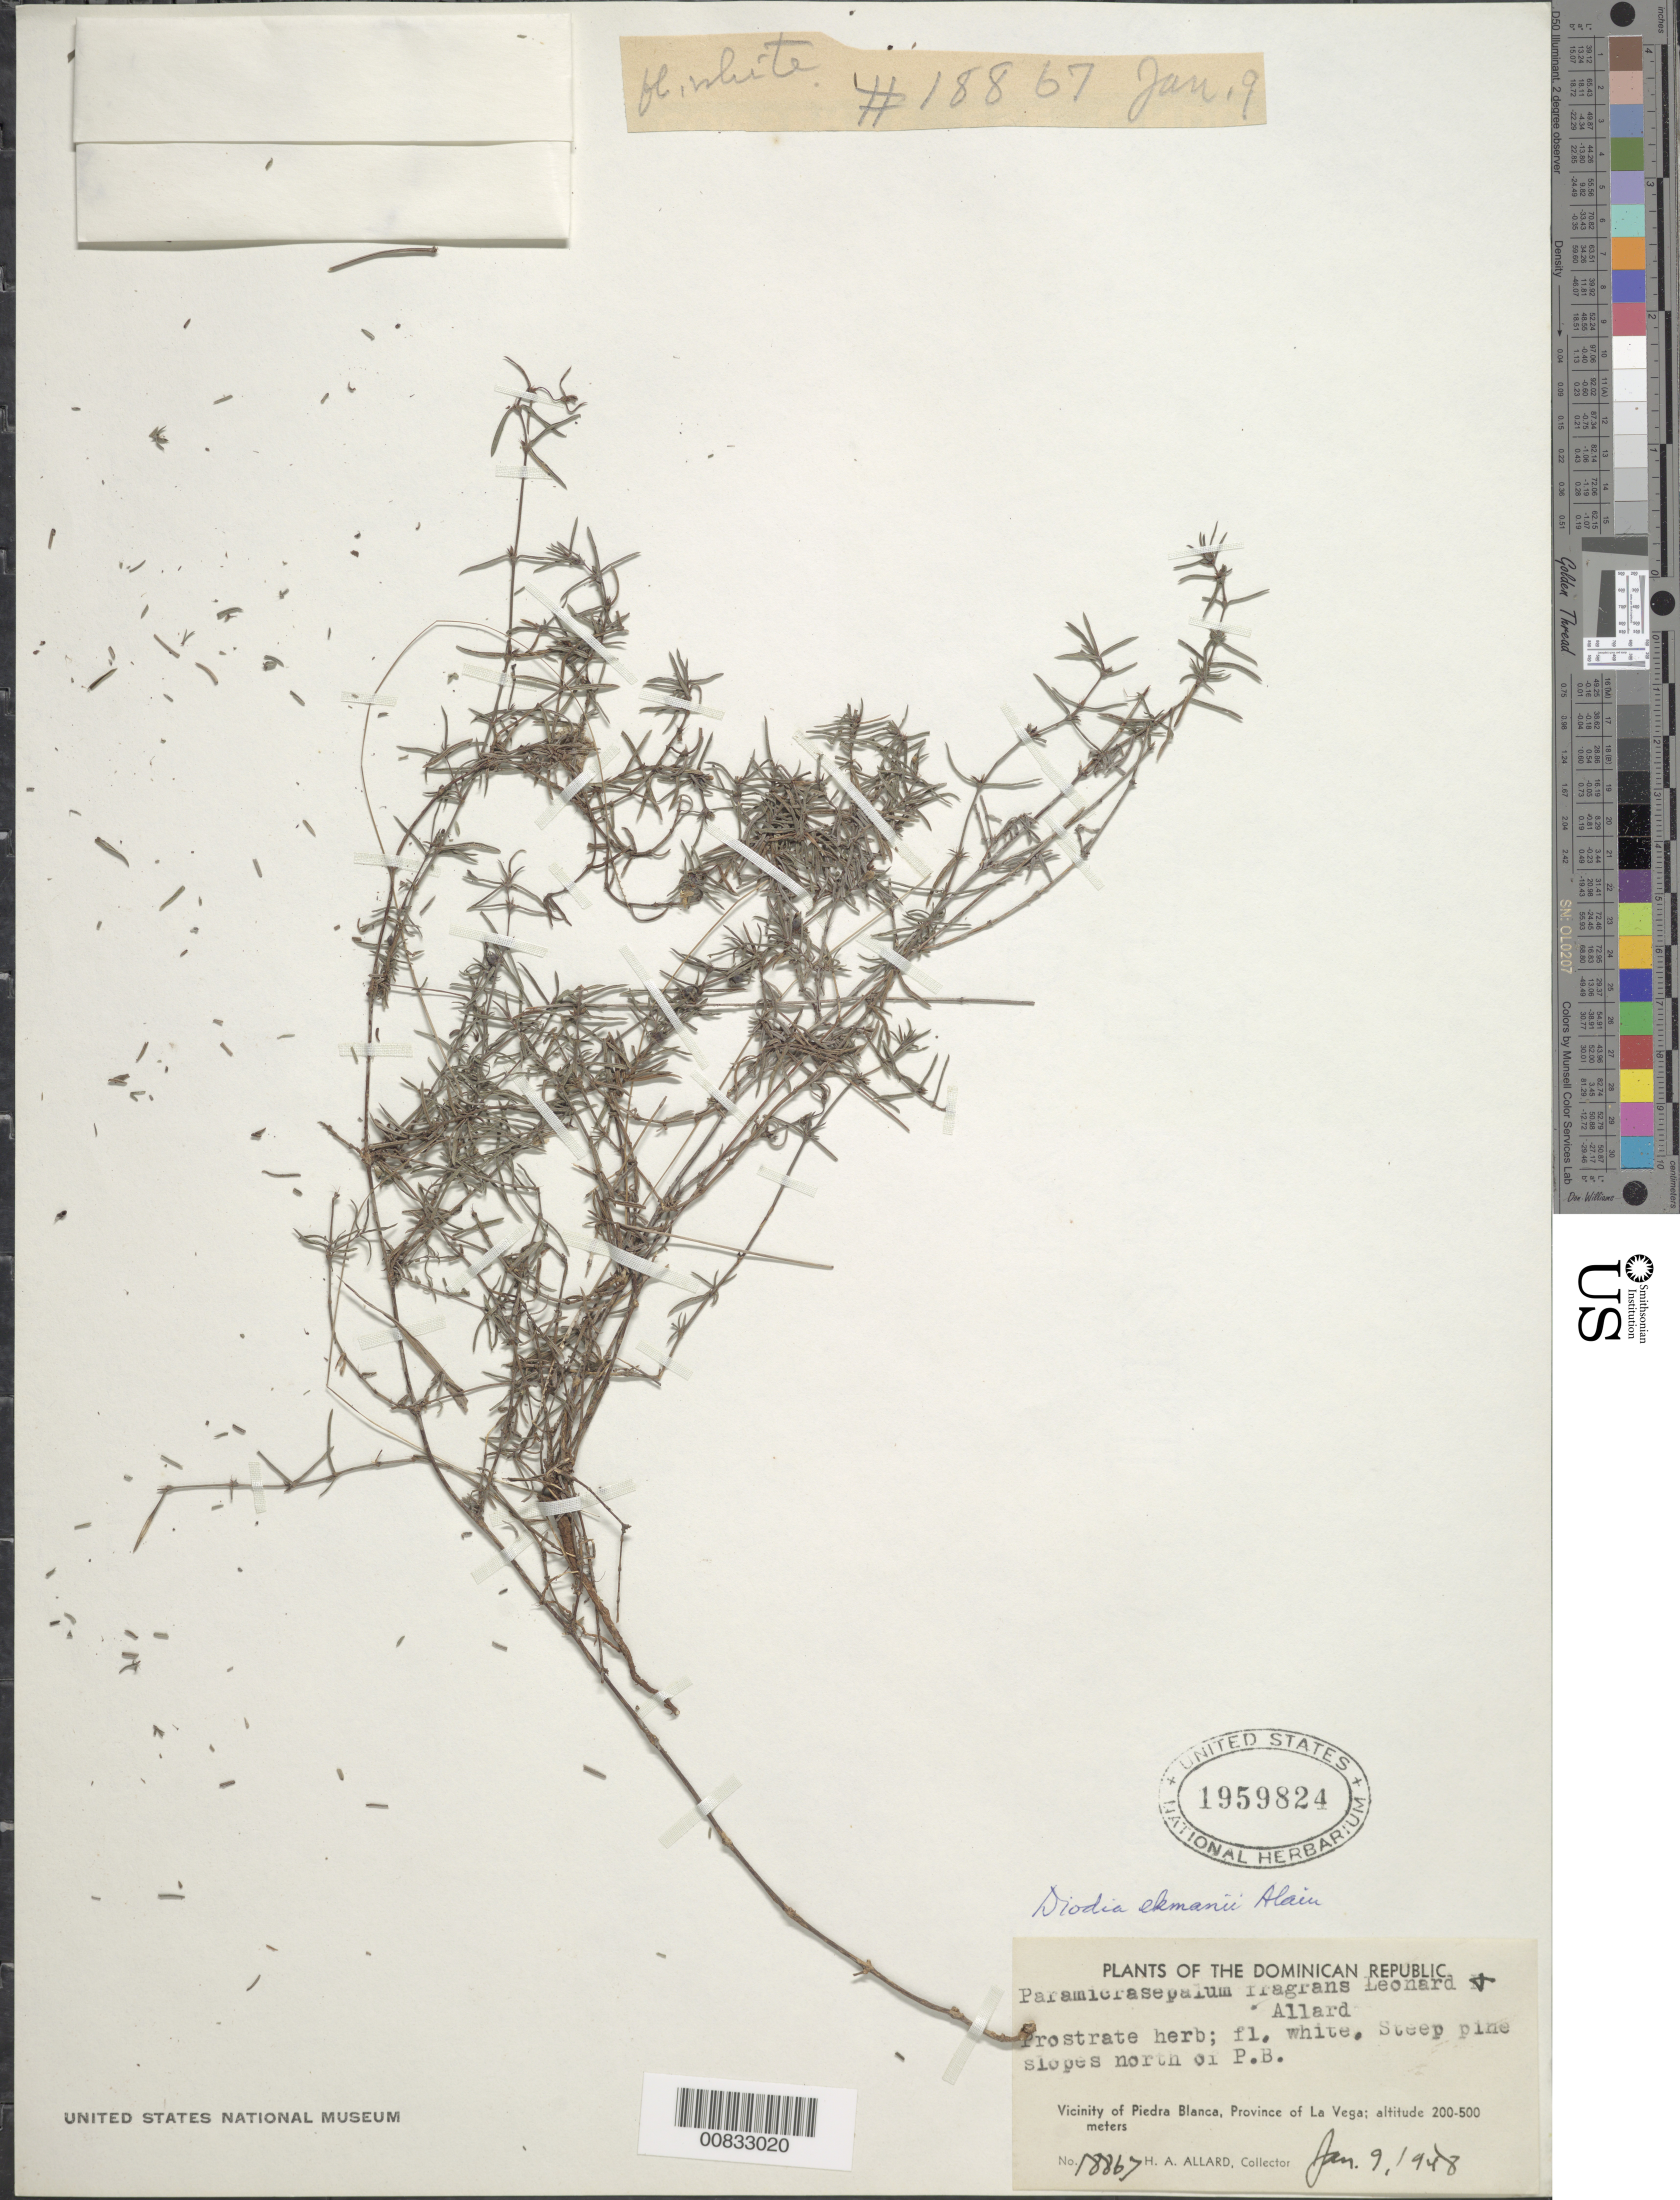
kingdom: Plantae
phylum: Tracheophyta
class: Magnoliopsida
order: Gentianales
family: Rubiaceae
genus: Diodia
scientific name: Diodia ekmanii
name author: Alain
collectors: H. A. Allard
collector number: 18867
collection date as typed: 09 Jan 1948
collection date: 1948-01-09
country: Dominican Republic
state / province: La Vega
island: Hispaniola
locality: Vicinity of Piedra Blanca, N of town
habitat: Steep pine slopes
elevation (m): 200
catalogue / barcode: US 1959824